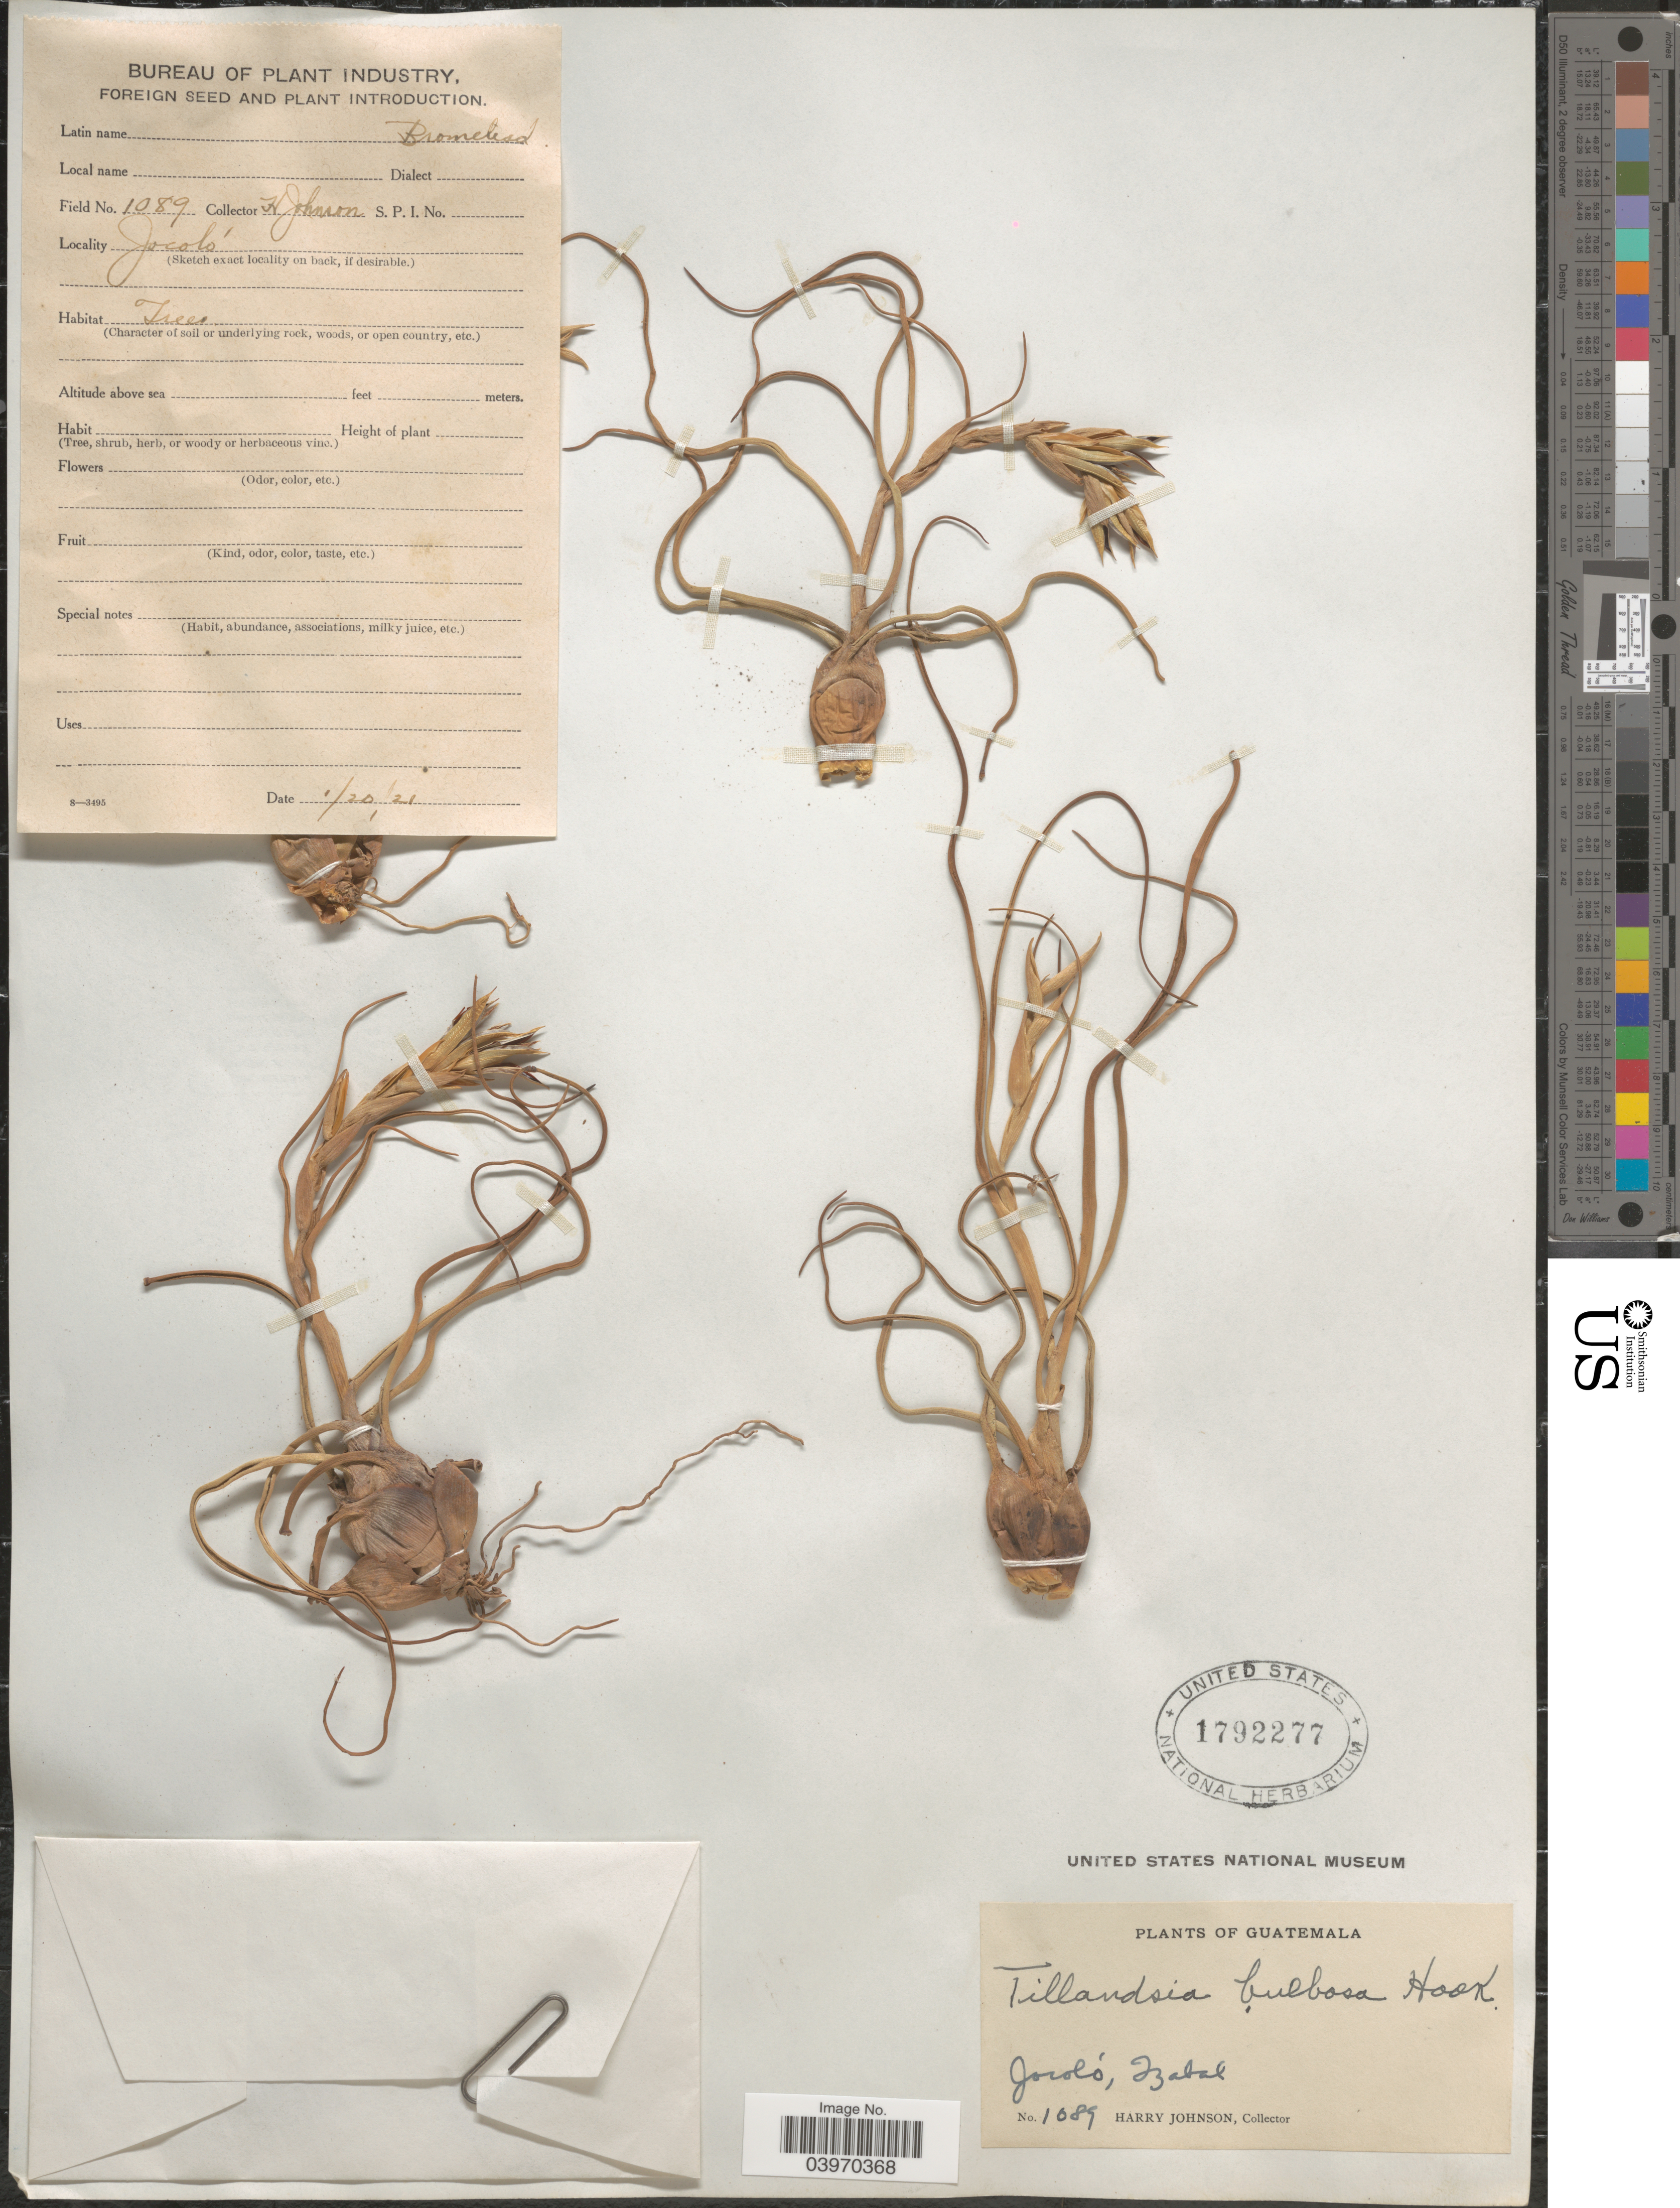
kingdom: Plantae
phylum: Tracheophyta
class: Liliopsida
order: Poales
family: Bromeliaceae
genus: Tillandsia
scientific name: Tillandsia bulbosa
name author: Hook.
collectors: H. Johnson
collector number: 1089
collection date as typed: Transcribed d/m/y: 20/1/21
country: Guatemala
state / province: Izabal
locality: Jocoló.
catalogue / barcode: US 1792277